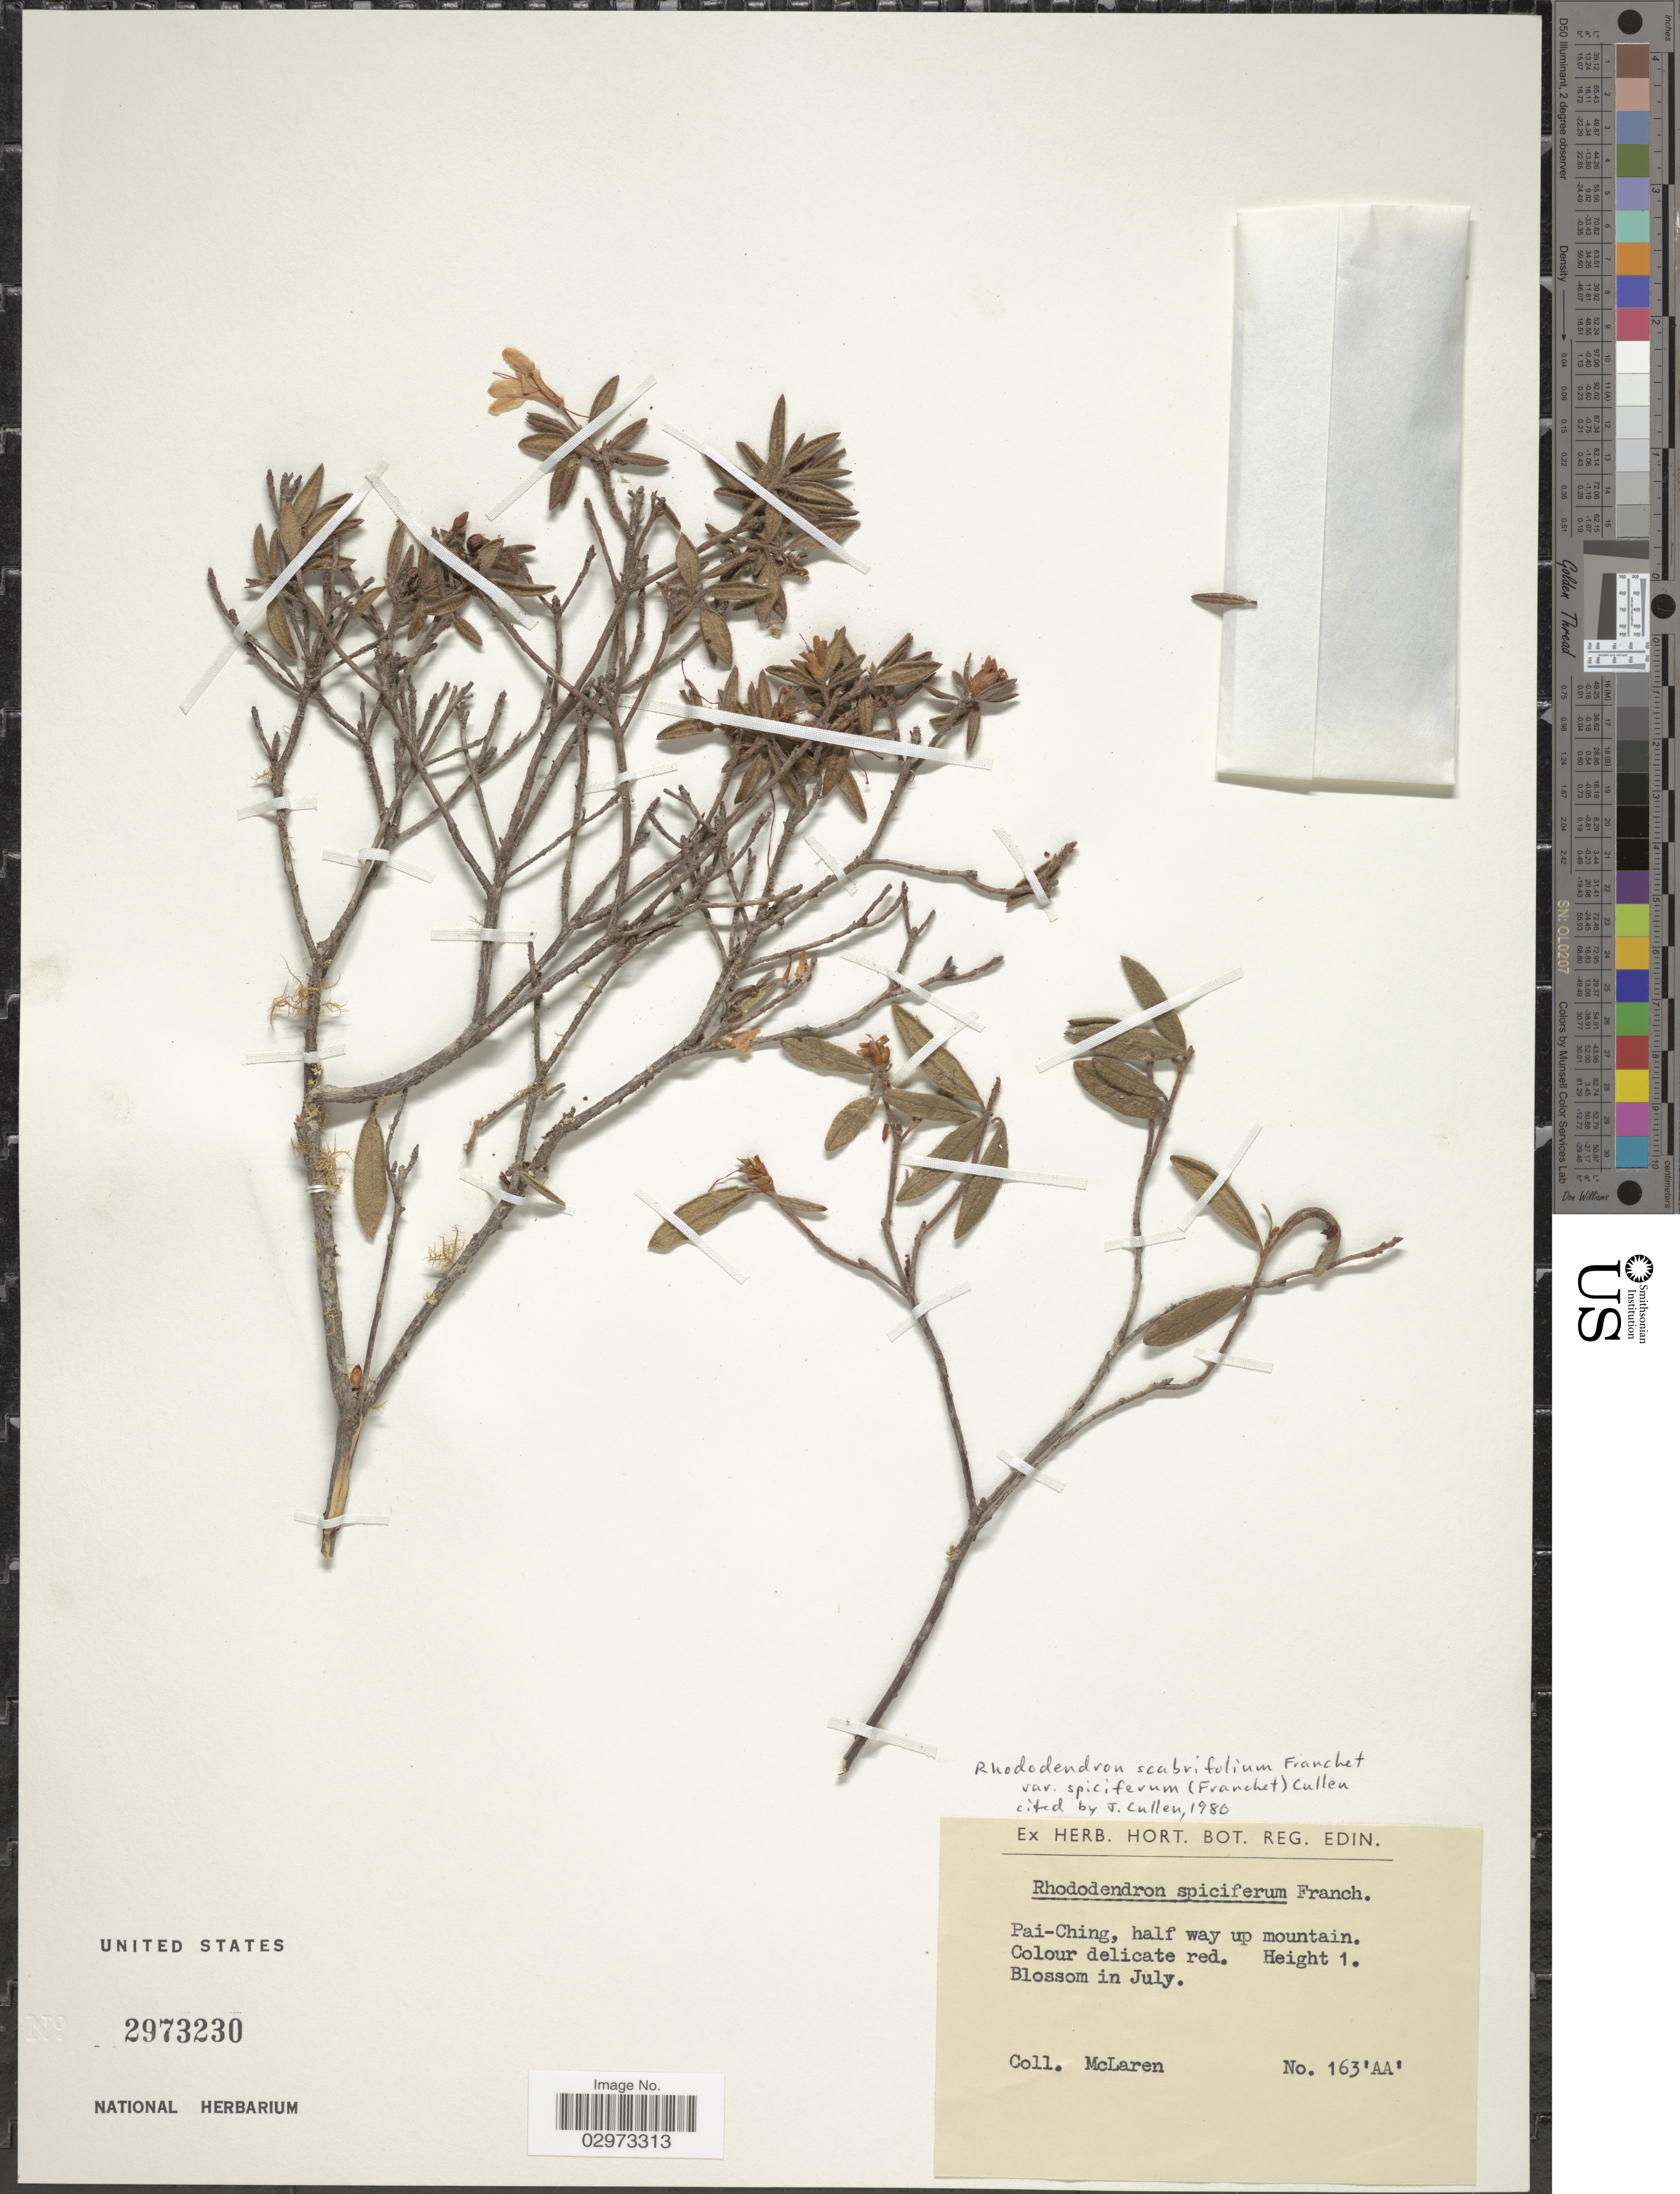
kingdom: Plantae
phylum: Tracheophyta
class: Magnoliopsida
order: Ericales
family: Ericaceae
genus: Rhododendron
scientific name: Rhododendron scabrifolium var. spiciferum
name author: (Franch.) Cullen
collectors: McLaren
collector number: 163'AA'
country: China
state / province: Shanxi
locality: Pai-Ching, half way up mountain.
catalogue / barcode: US 2973230